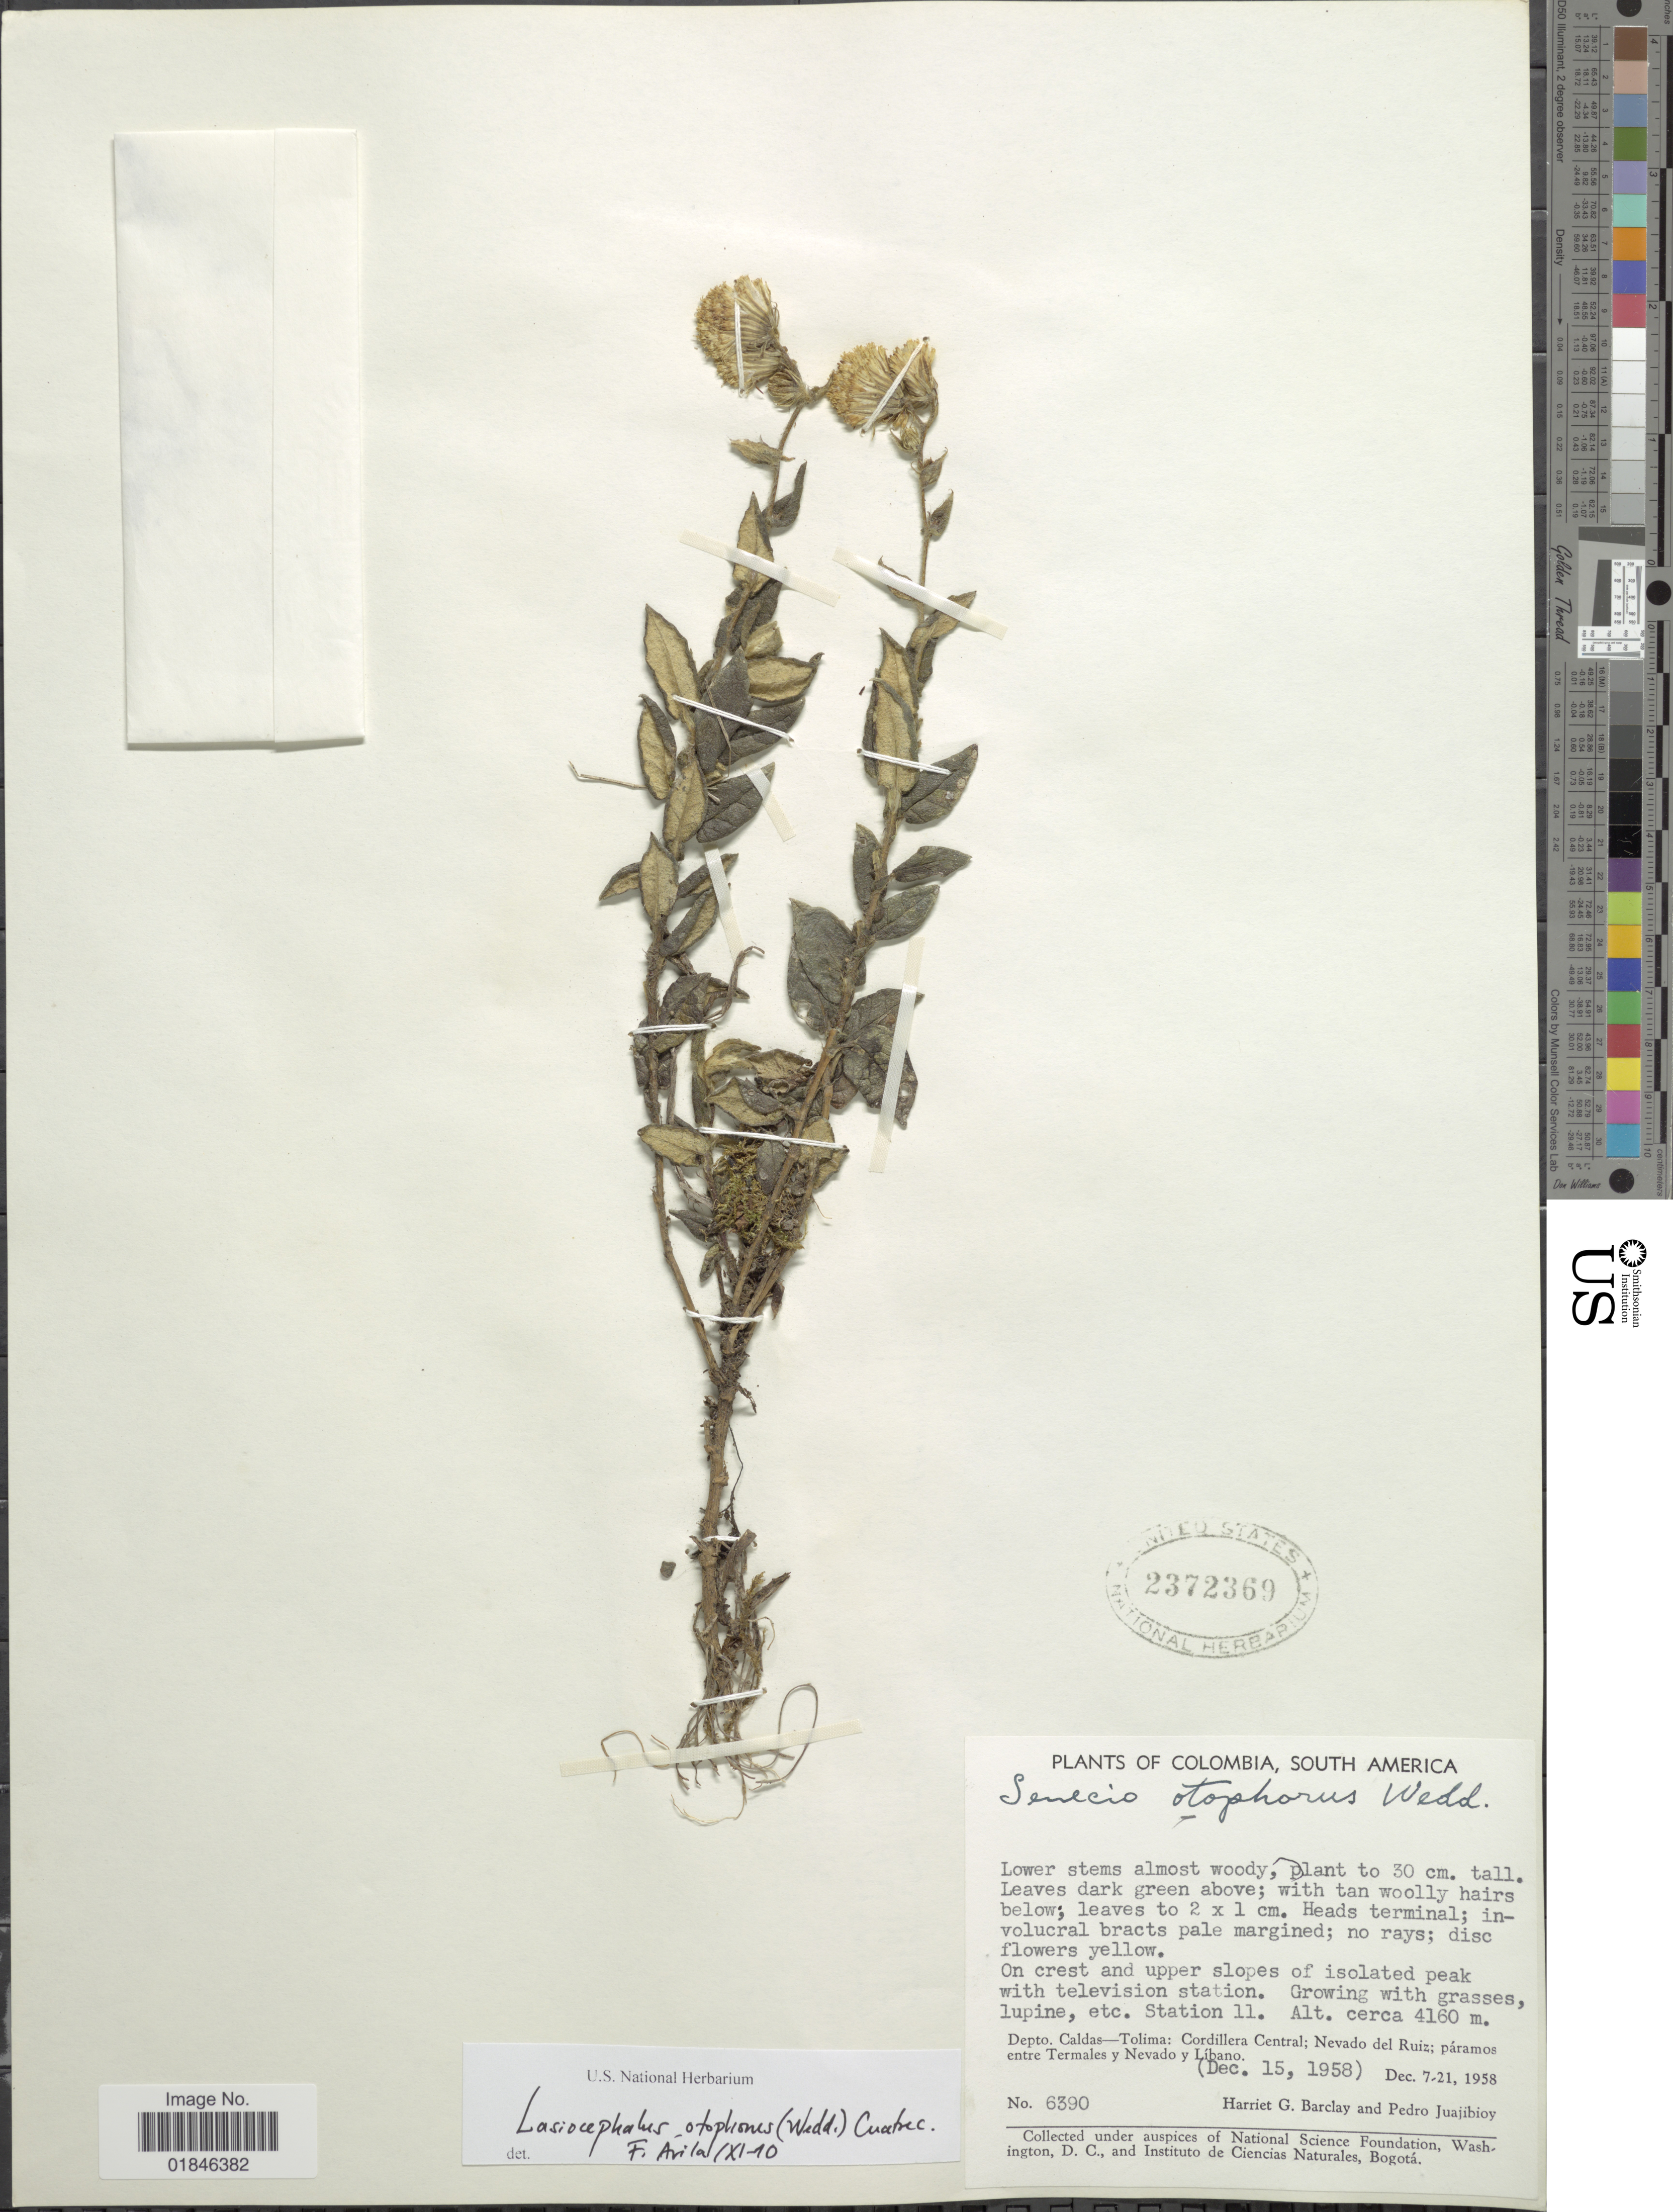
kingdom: Plantae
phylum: Tracheophyta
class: Magnoliopsida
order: Asterales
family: Asteraceae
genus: Senecio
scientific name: Senecio otophorus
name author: Wedd.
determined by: Salomon, Luciana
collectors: H. G. Barclay & P. Juajibioy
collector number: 6390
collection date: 1958-12-15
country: Colombia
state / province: Caldas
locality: Depto. Caldas - Tolima: Cordillera Central; Nevado del Ruiz; paramos entre Termales y Nevado y Libano.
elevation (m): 4160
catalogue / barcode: US 2372369